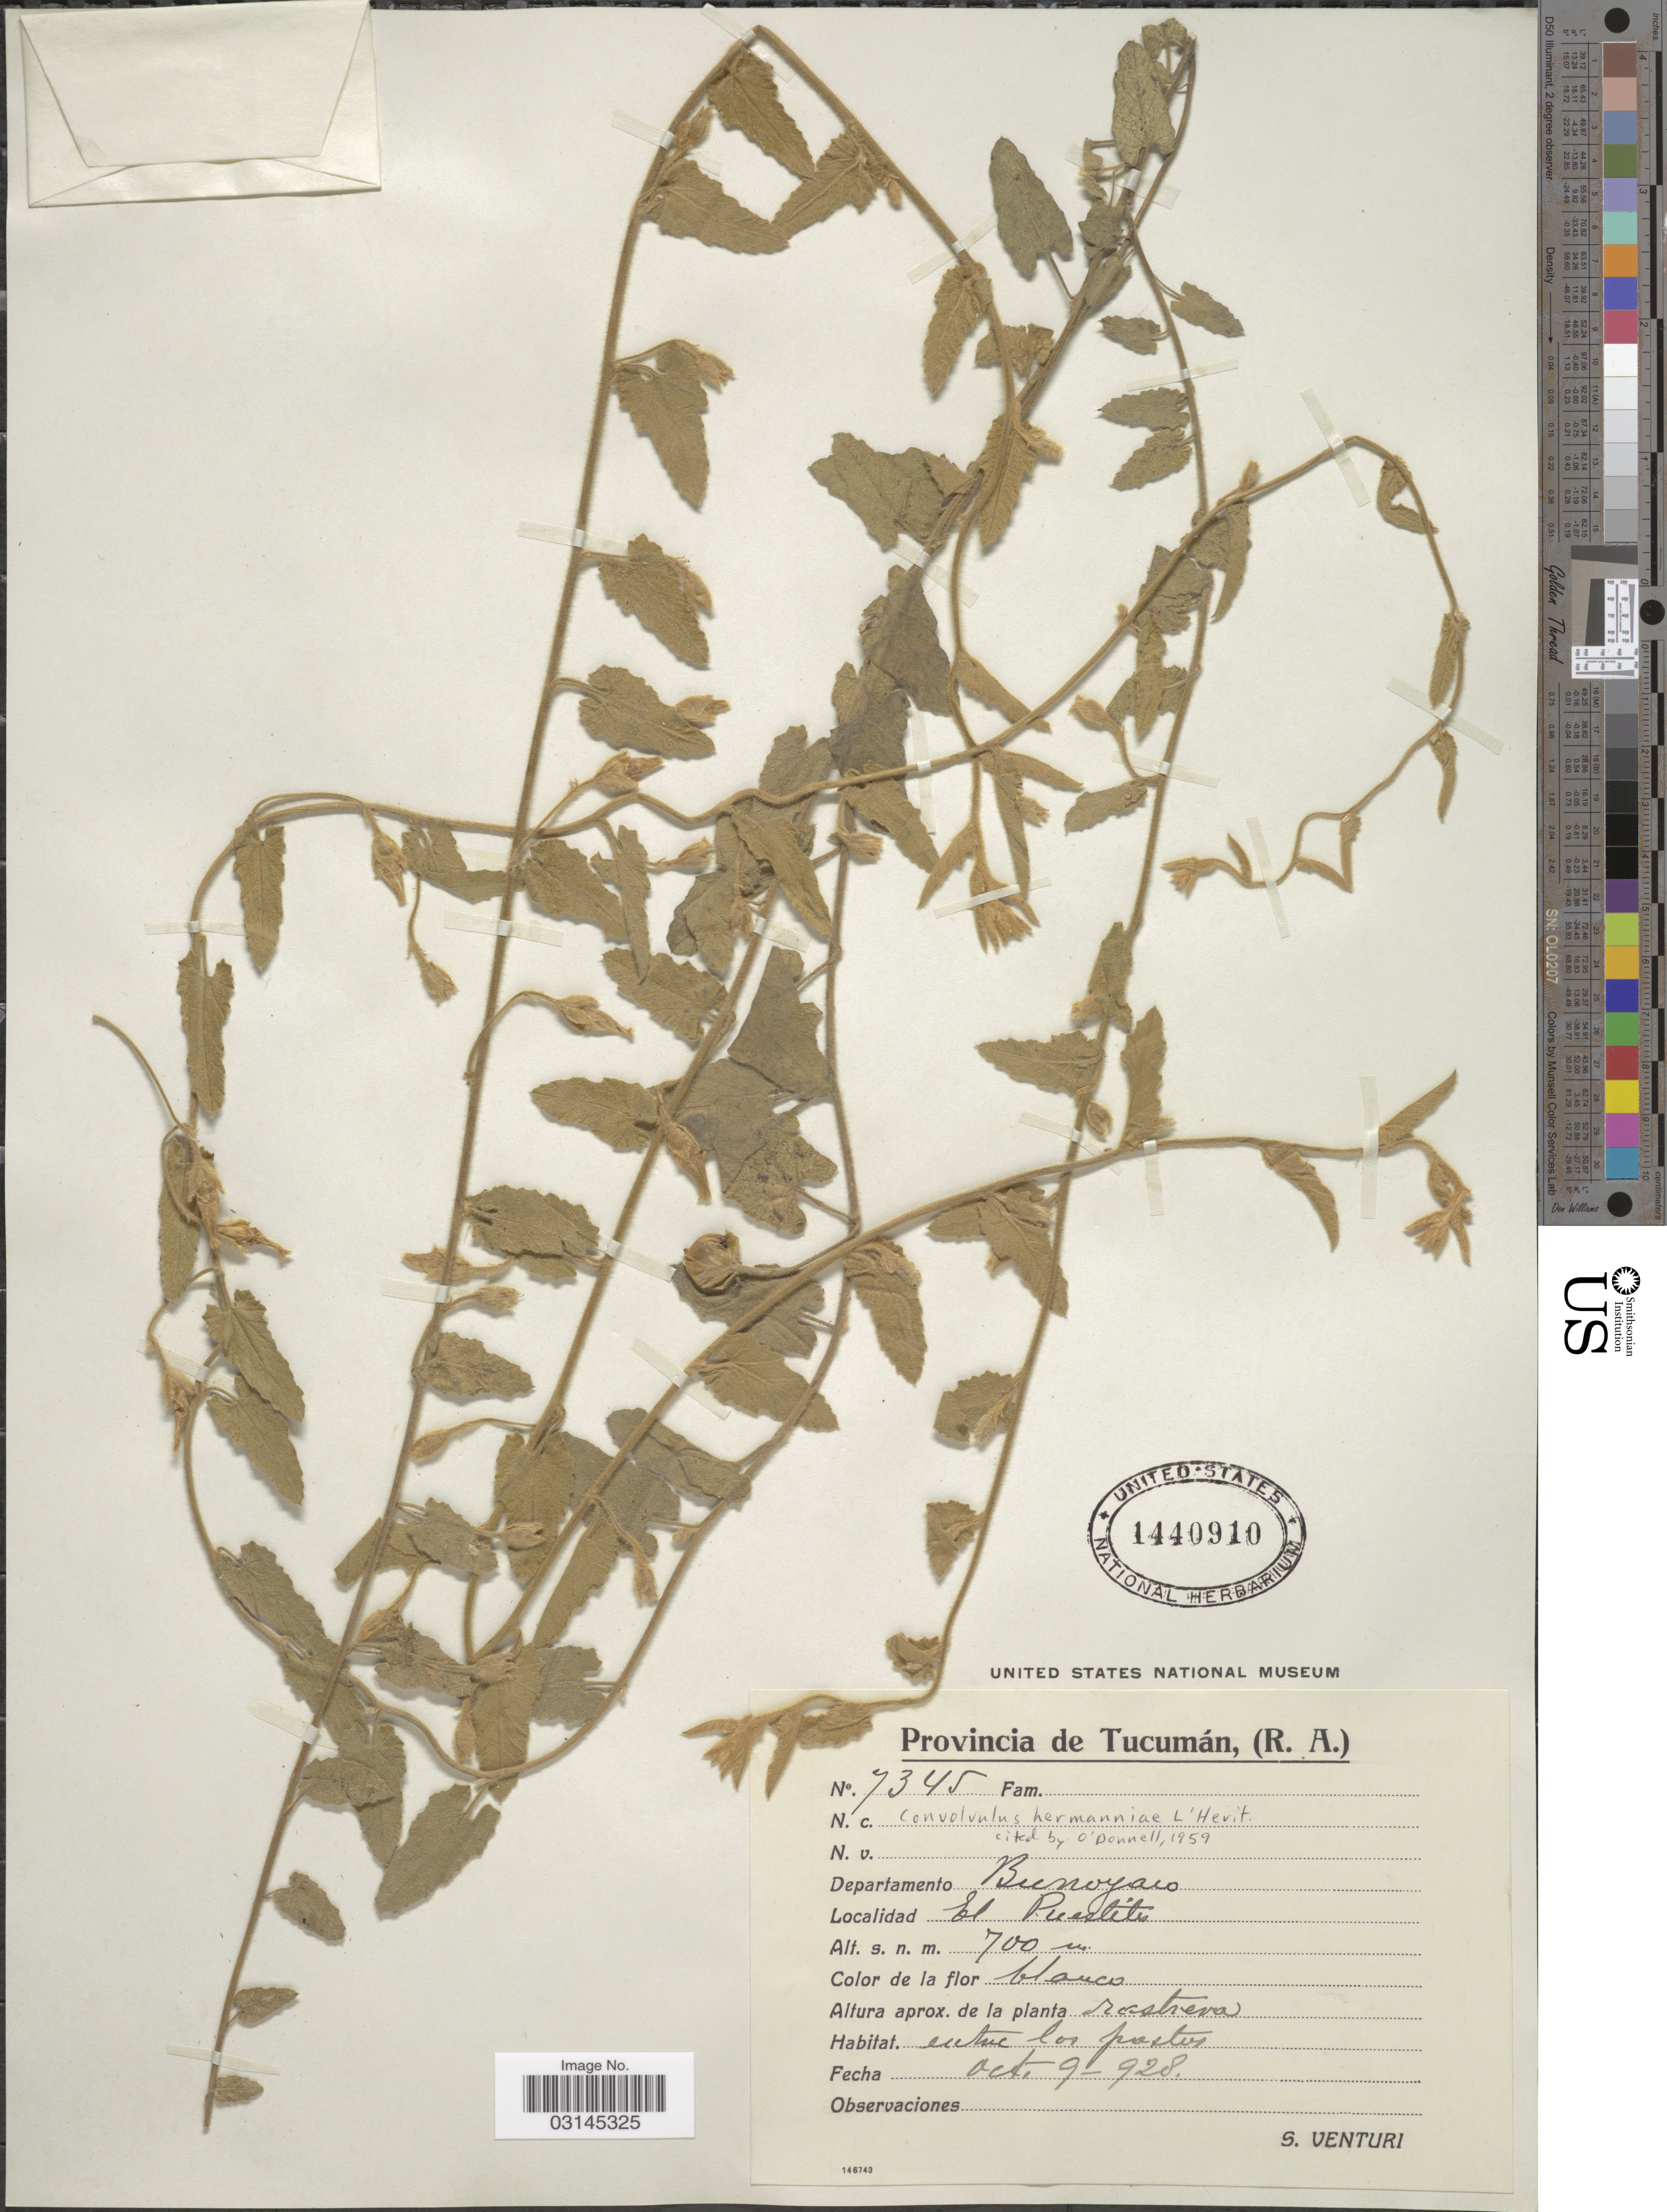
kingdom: Plantae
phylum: Tracheophyta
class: Magnoliopsida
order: Solanales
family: Convolvulaceae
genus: Convolvulus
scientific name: Convolvulus hermanniae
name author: L'Hér.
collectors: S. Venturi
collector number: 7345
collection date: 1928-10-09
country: Argentina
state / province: Tucuman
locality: Departamento Burroyaco, El Puestito.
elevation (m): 700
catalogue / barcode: US 1440910